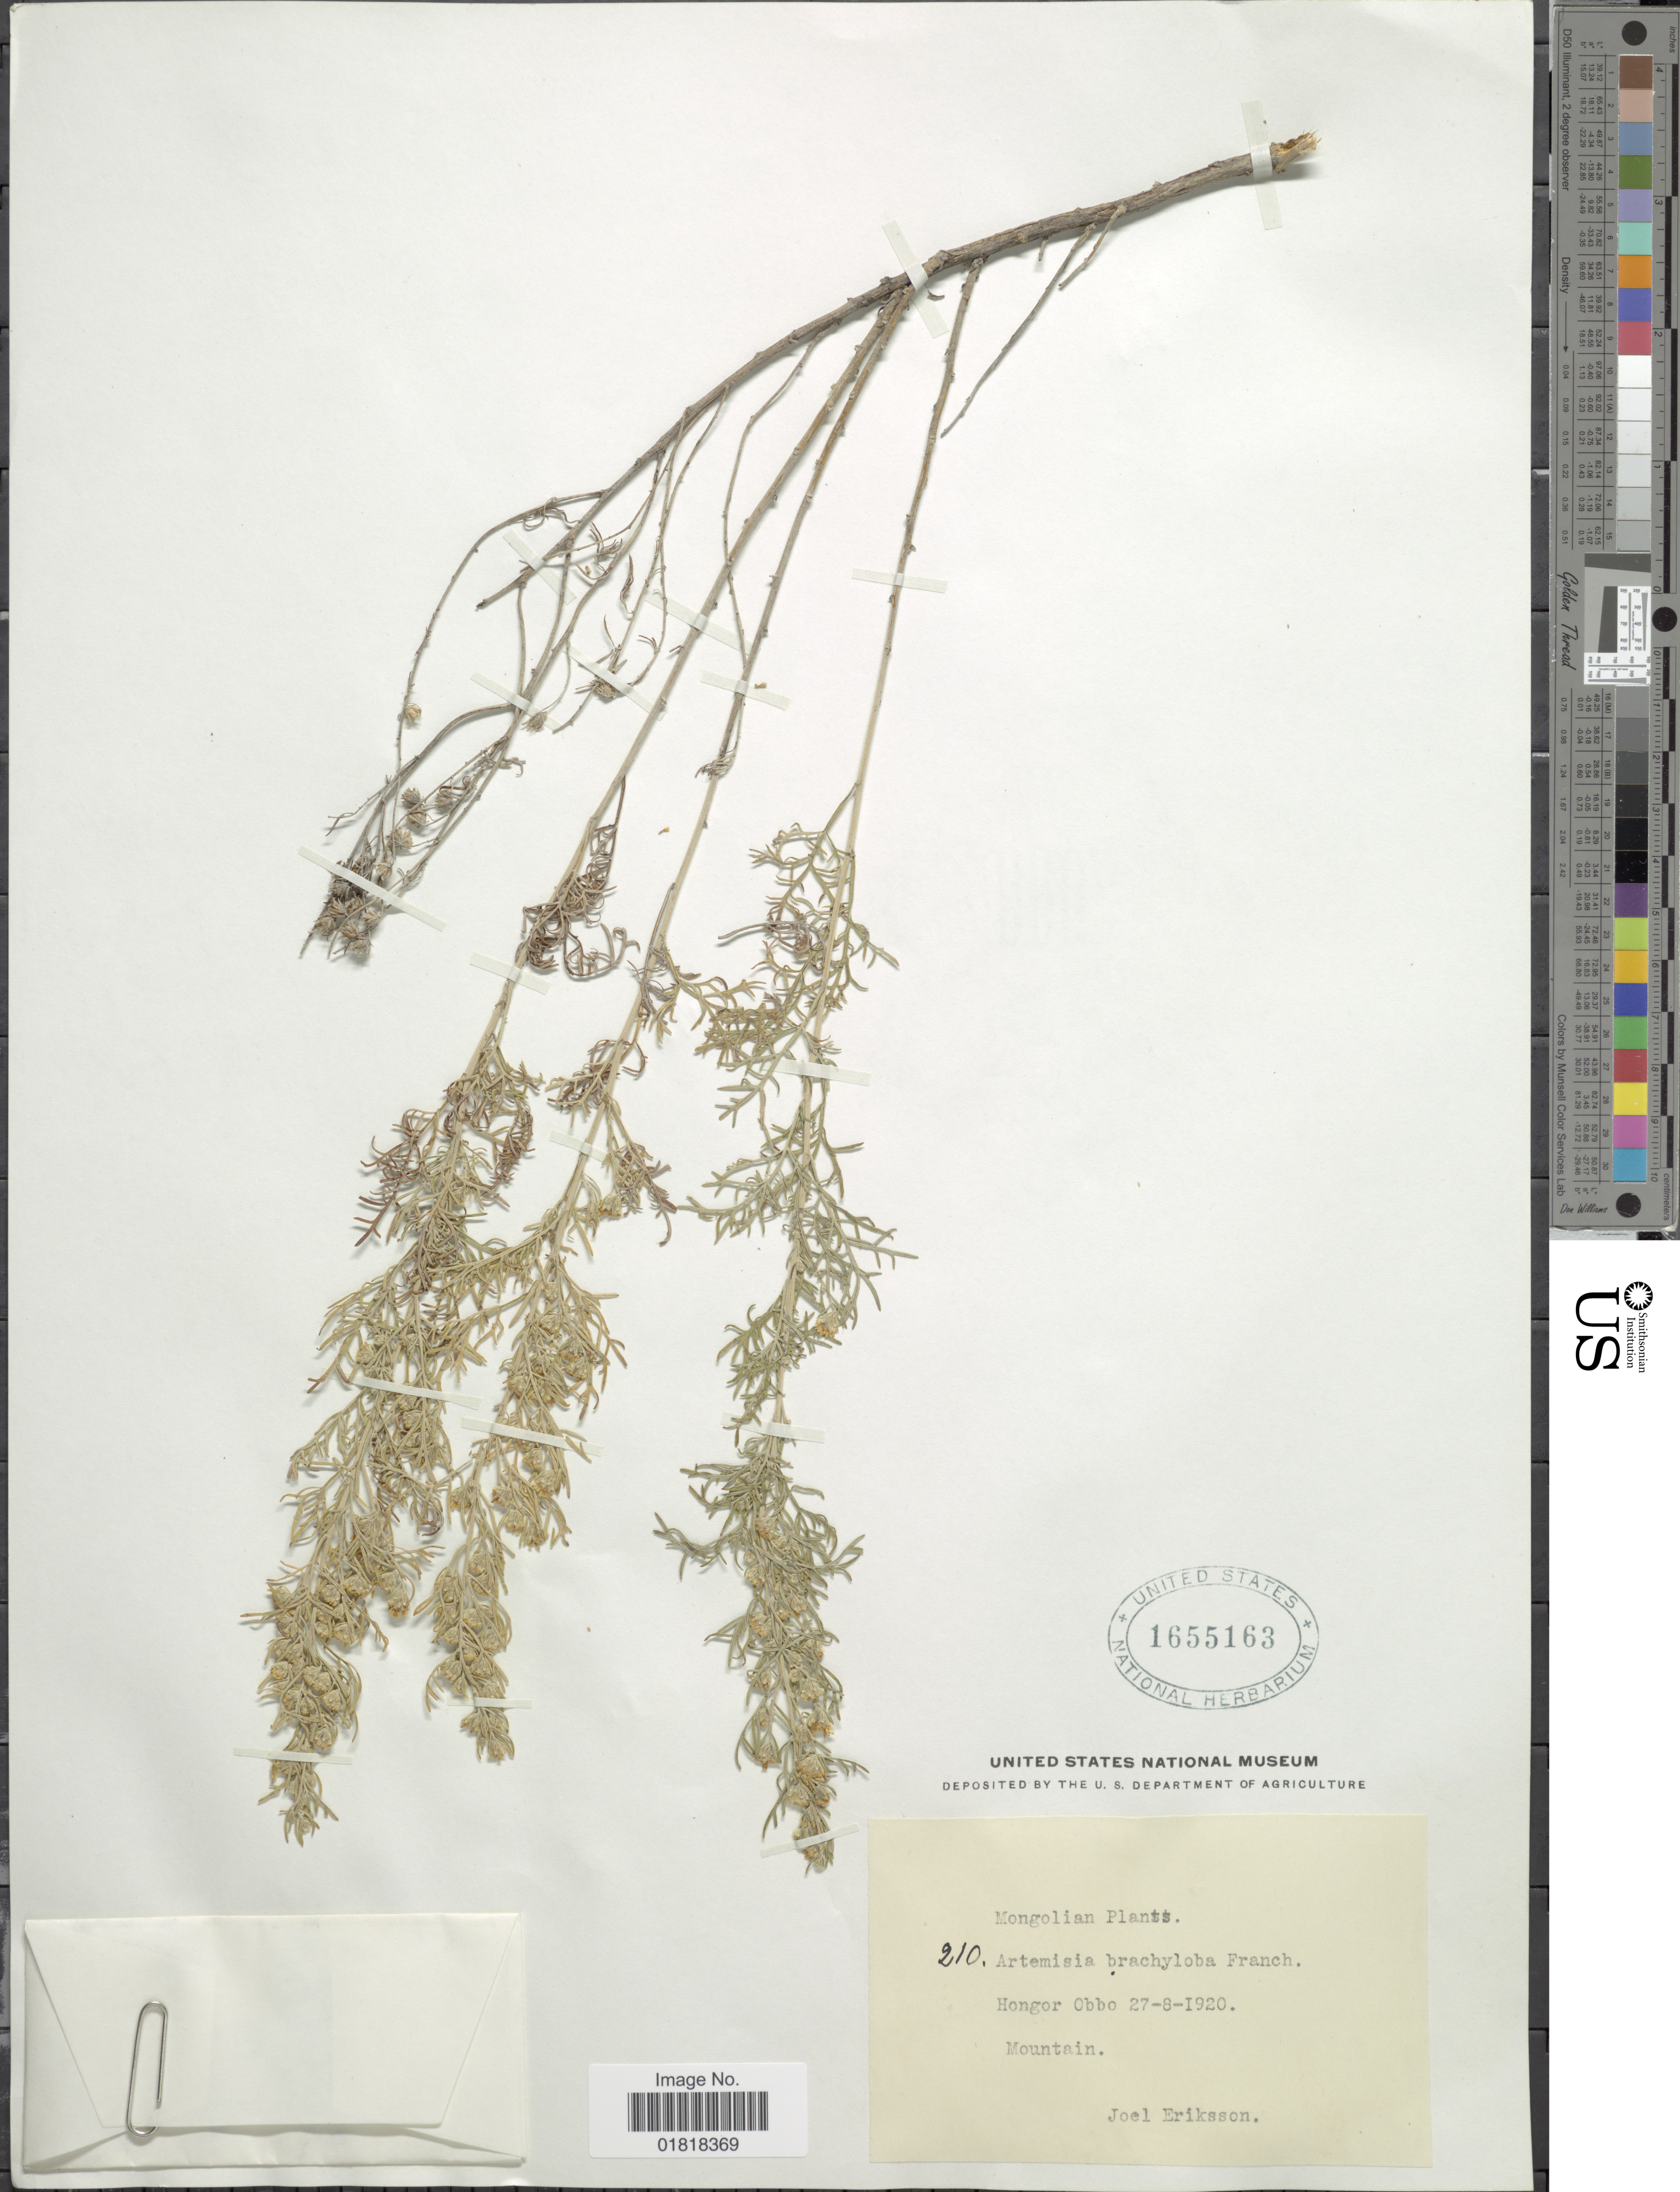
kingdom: Plantae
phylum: Tracheophyta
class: Magnoliopsida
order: Asterales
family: Asteraceae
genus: Artemisia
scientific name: Artemisia brachyloba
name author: Franch.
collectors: J. Eriksson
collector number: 210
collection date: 1920-08-27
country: Mongolia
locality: Mongolia, Hongor Obbo, Mountain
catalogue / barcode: US 1655163